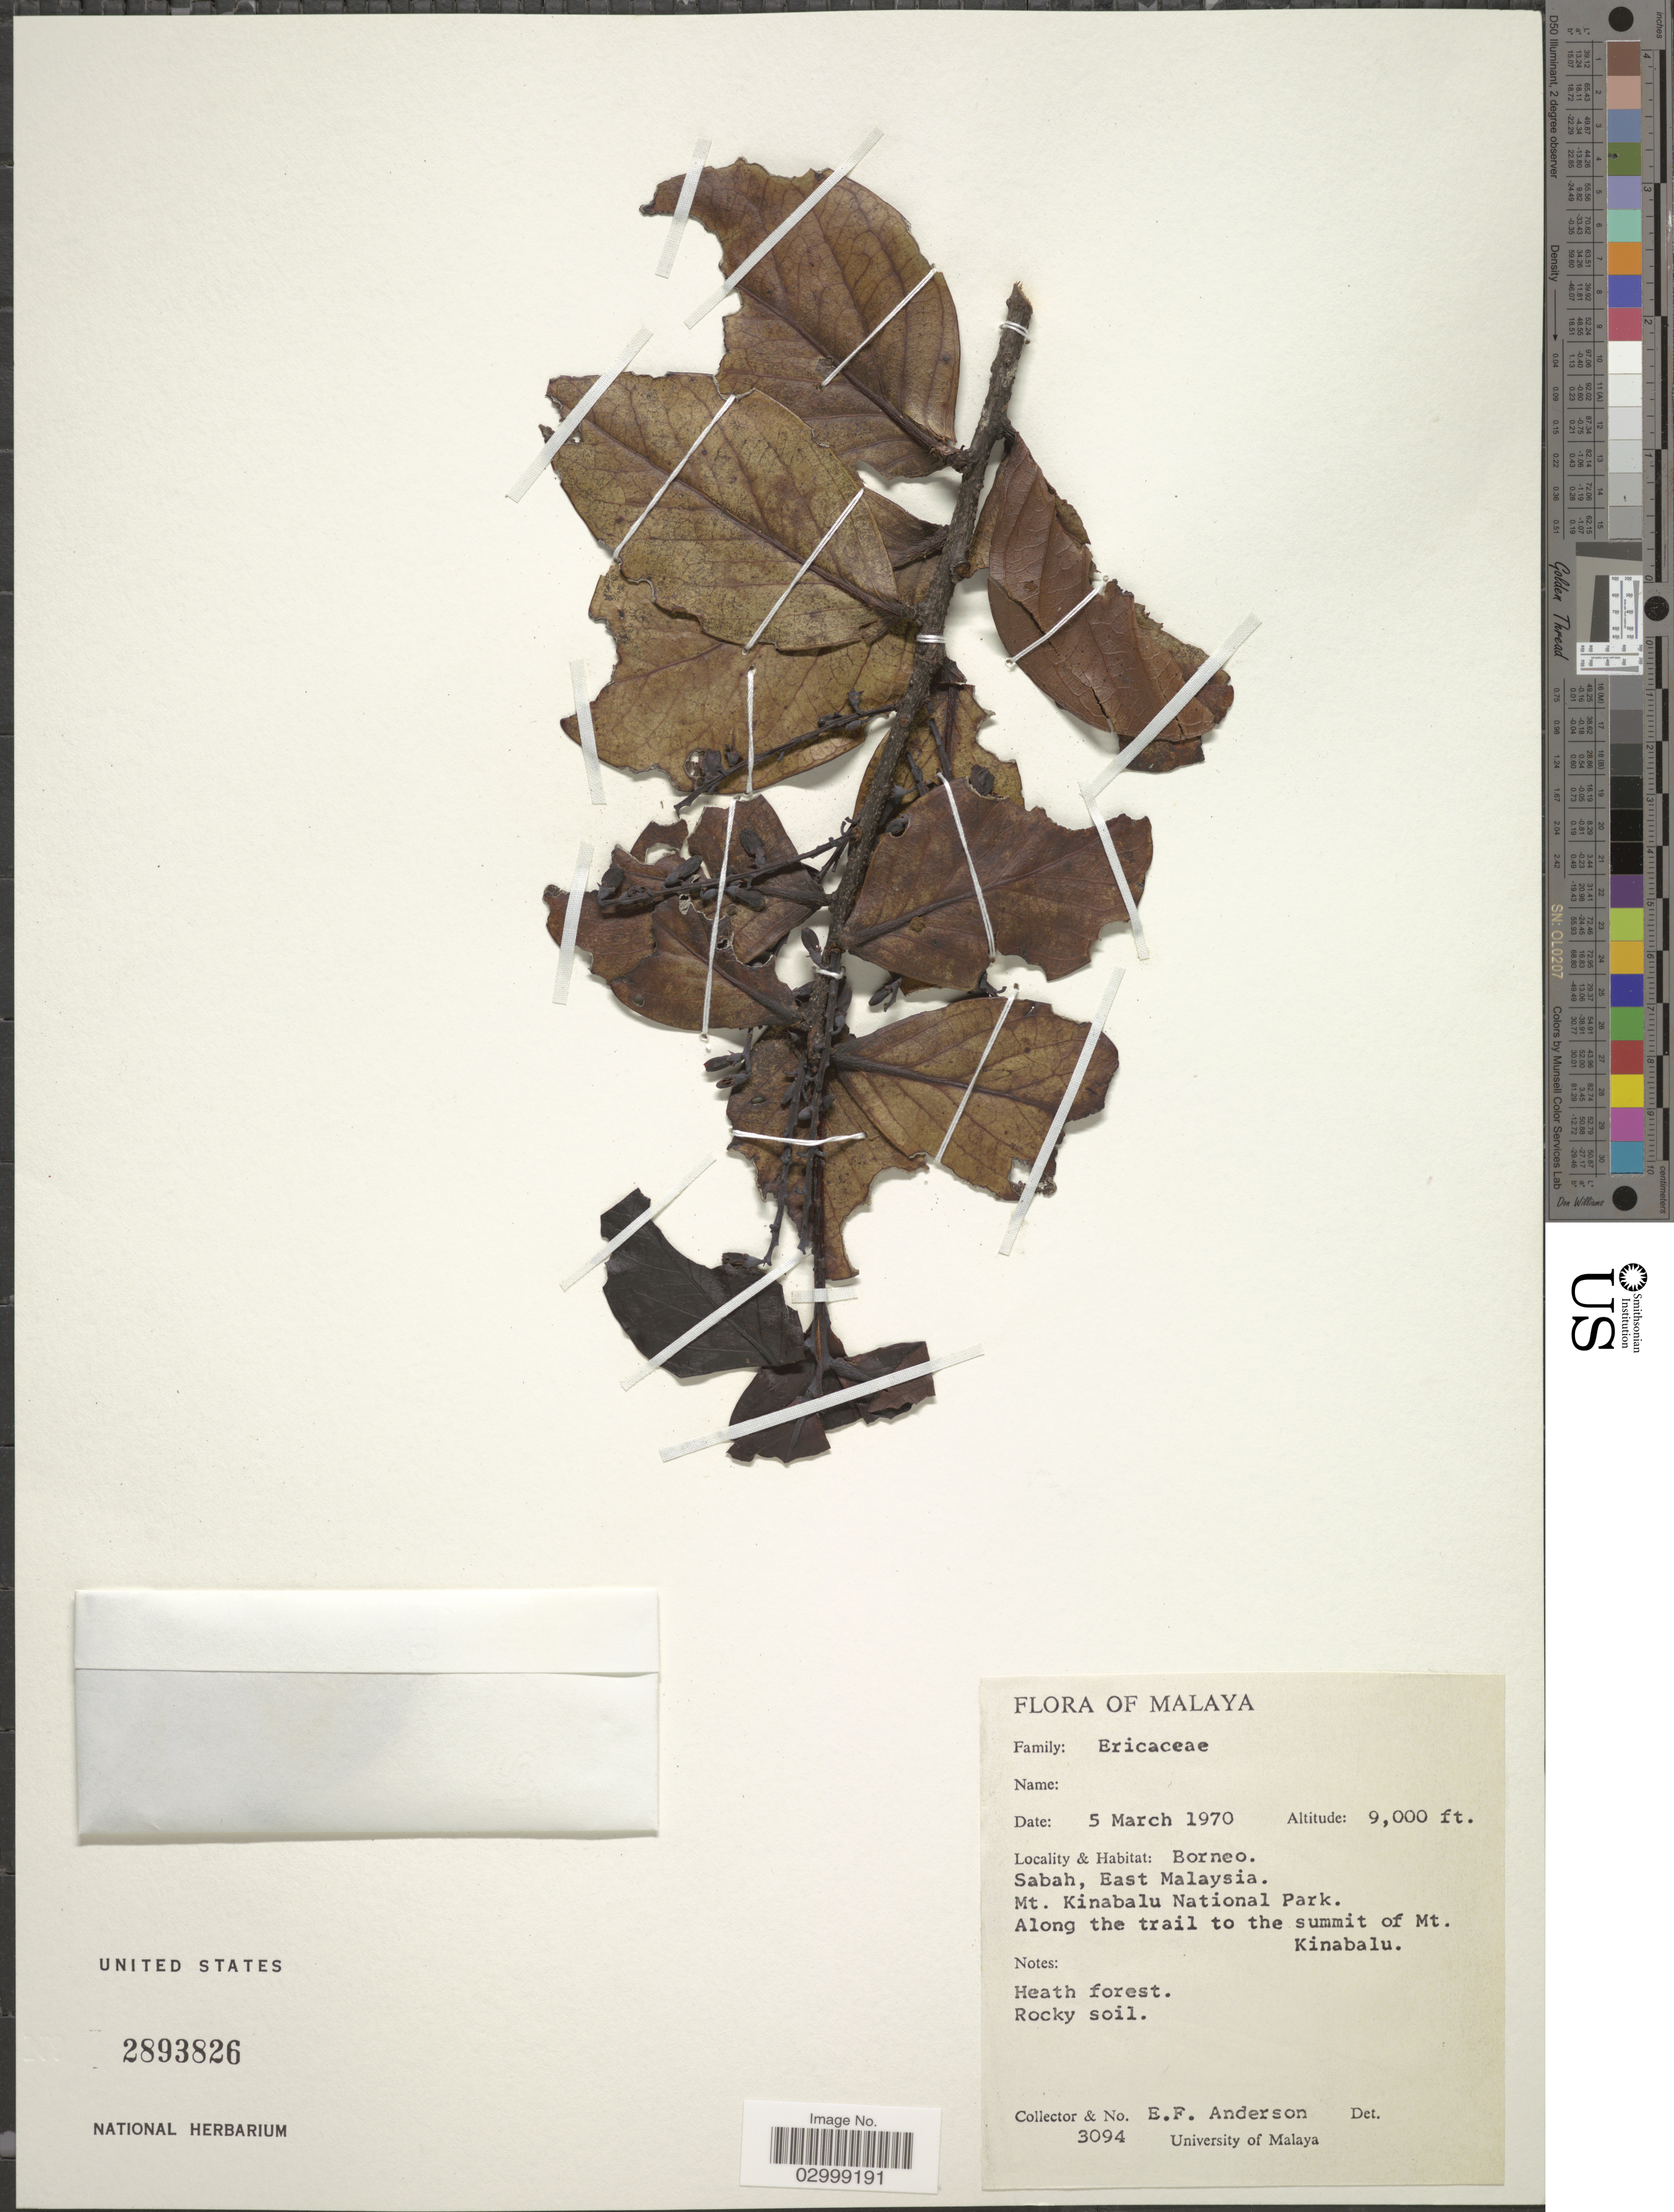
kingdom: Plantae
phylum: Tracheophyta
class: Magnoliopsida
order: Ericales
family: Ericaceae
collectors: E. F. Anderson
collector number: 3094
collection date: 1970-03-05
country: Malaysia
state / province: Sabah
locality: Borneo, Sabah, East Malaysia, Mt. Kinabalu National Park, Along the trail to the summit of Mt. Kinabalu.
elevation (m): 2743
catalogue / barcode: US 2893826